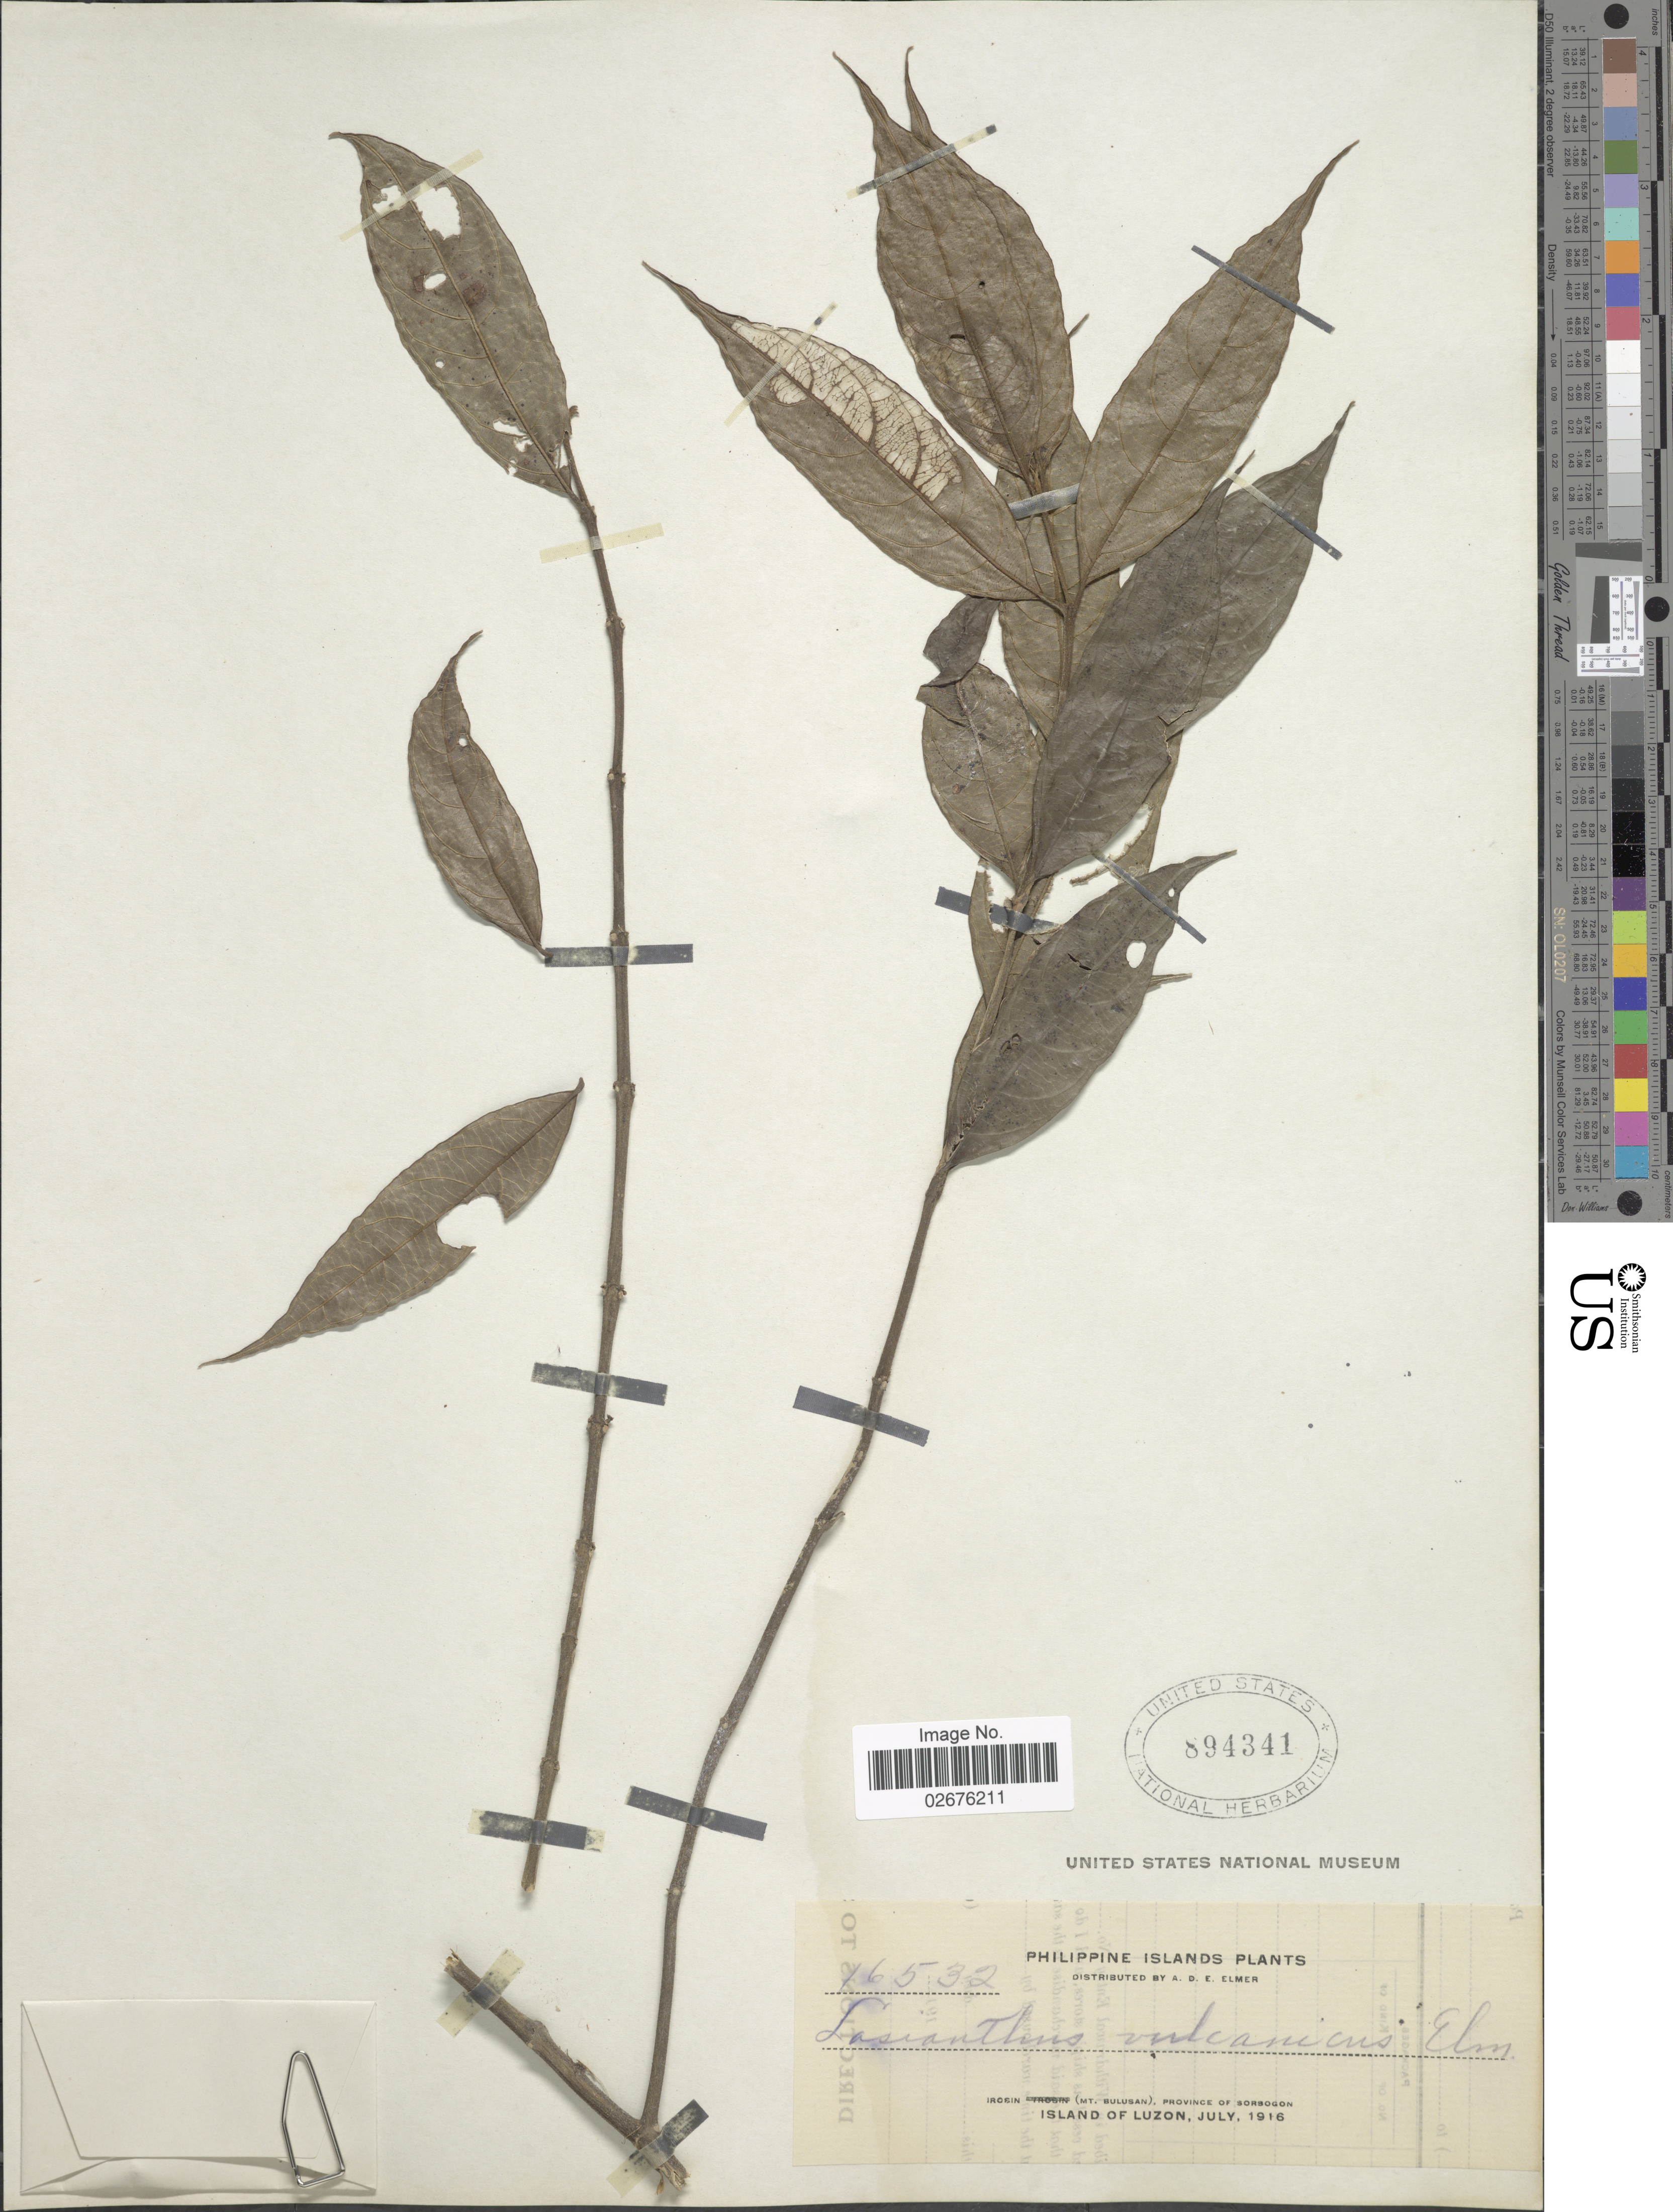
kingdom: Plantae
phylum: Tracheophyta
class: Magnoliopsida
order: Gentianales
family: Rubiaceae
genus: Lasianthus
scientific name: Lasianthus vulcanicus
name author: Ridl.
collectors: A. D. E. Elmer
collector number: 16532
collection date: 1916-07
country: Philippines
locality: Philippine Islands. Irosin (Mt. Bulusan), Province of Sorsogon. Island of Luzon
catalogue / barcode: US 894341